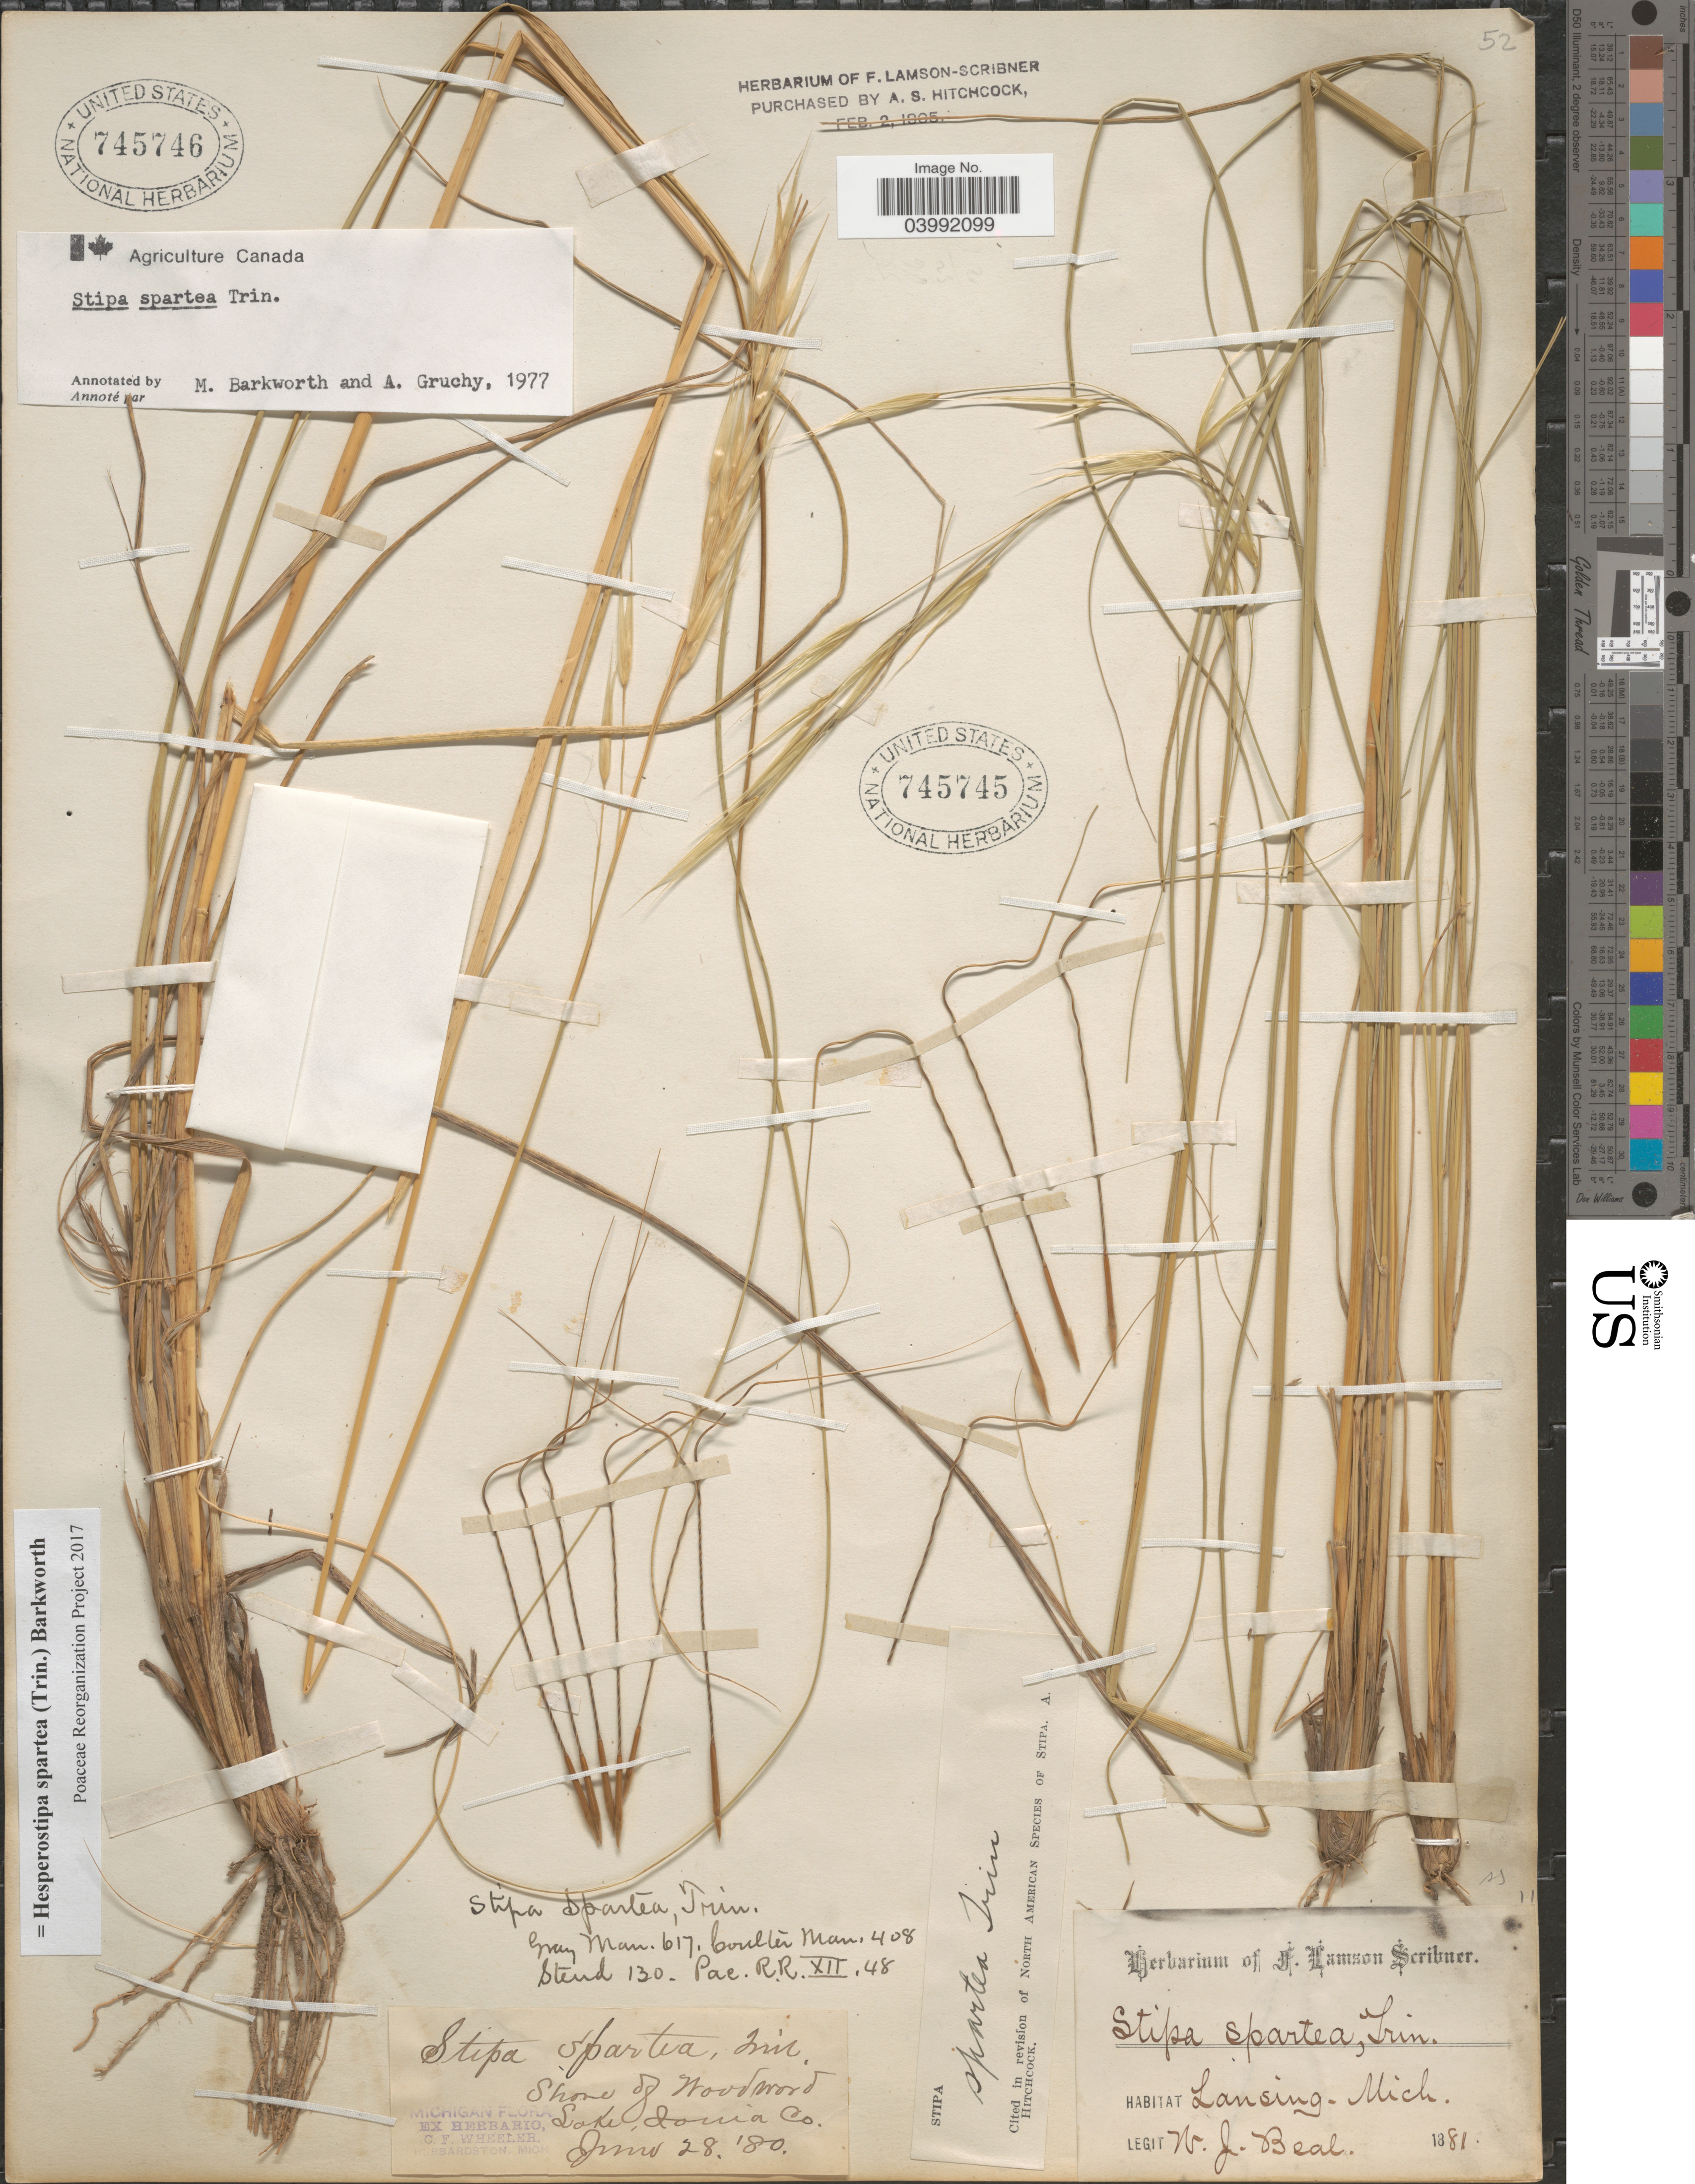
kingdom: Plantae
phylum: Tracheophyta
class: Liliopsida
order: Poales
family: Poaceae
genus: Hesperostipa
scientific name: Hesperostipa spartea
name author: (Trin.) Barkworth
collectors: W. J. Beal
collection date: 1881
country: United States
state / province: Michigan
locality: Lansing.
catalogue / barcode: US 745745